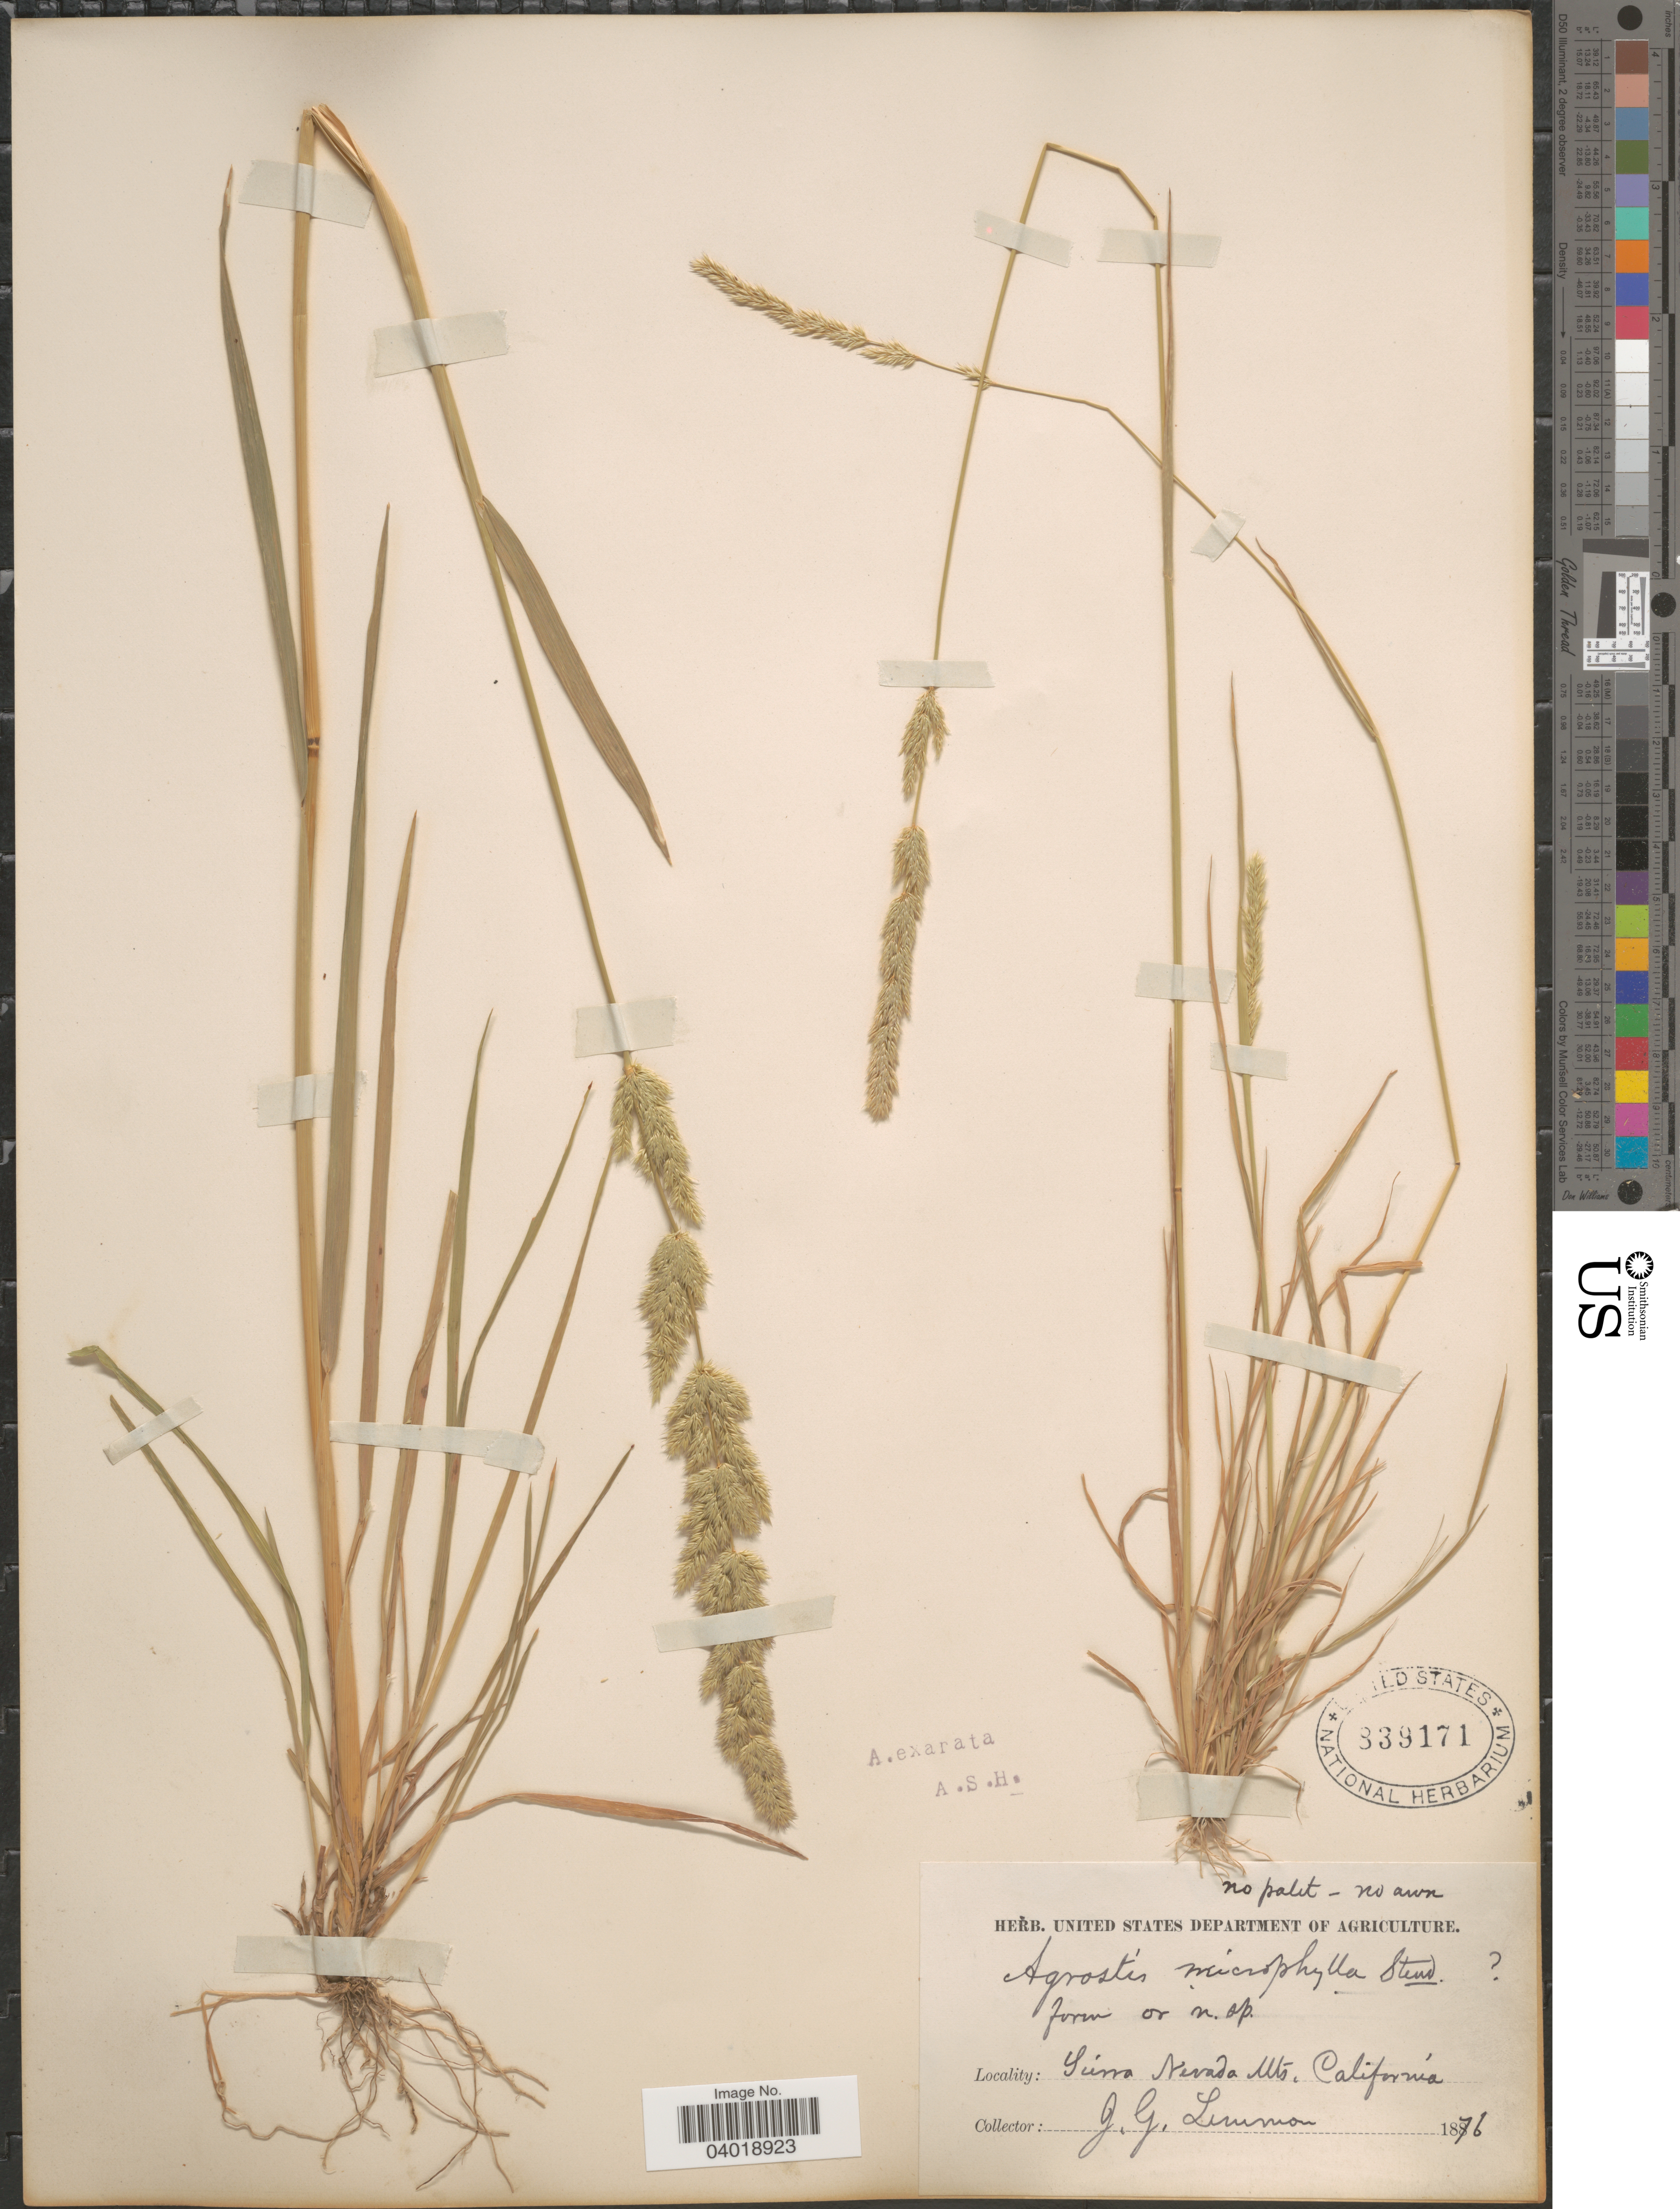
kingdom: Plantae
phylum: Tracheophyta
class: Liliopsida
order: Poales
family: Poaceae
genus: Agrostis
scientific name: Agrostis exarata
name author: Trin.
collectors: J. Lemmon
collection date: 1876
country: United States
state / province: California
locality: Sierra Nevada Mts.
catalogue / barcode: US 839171